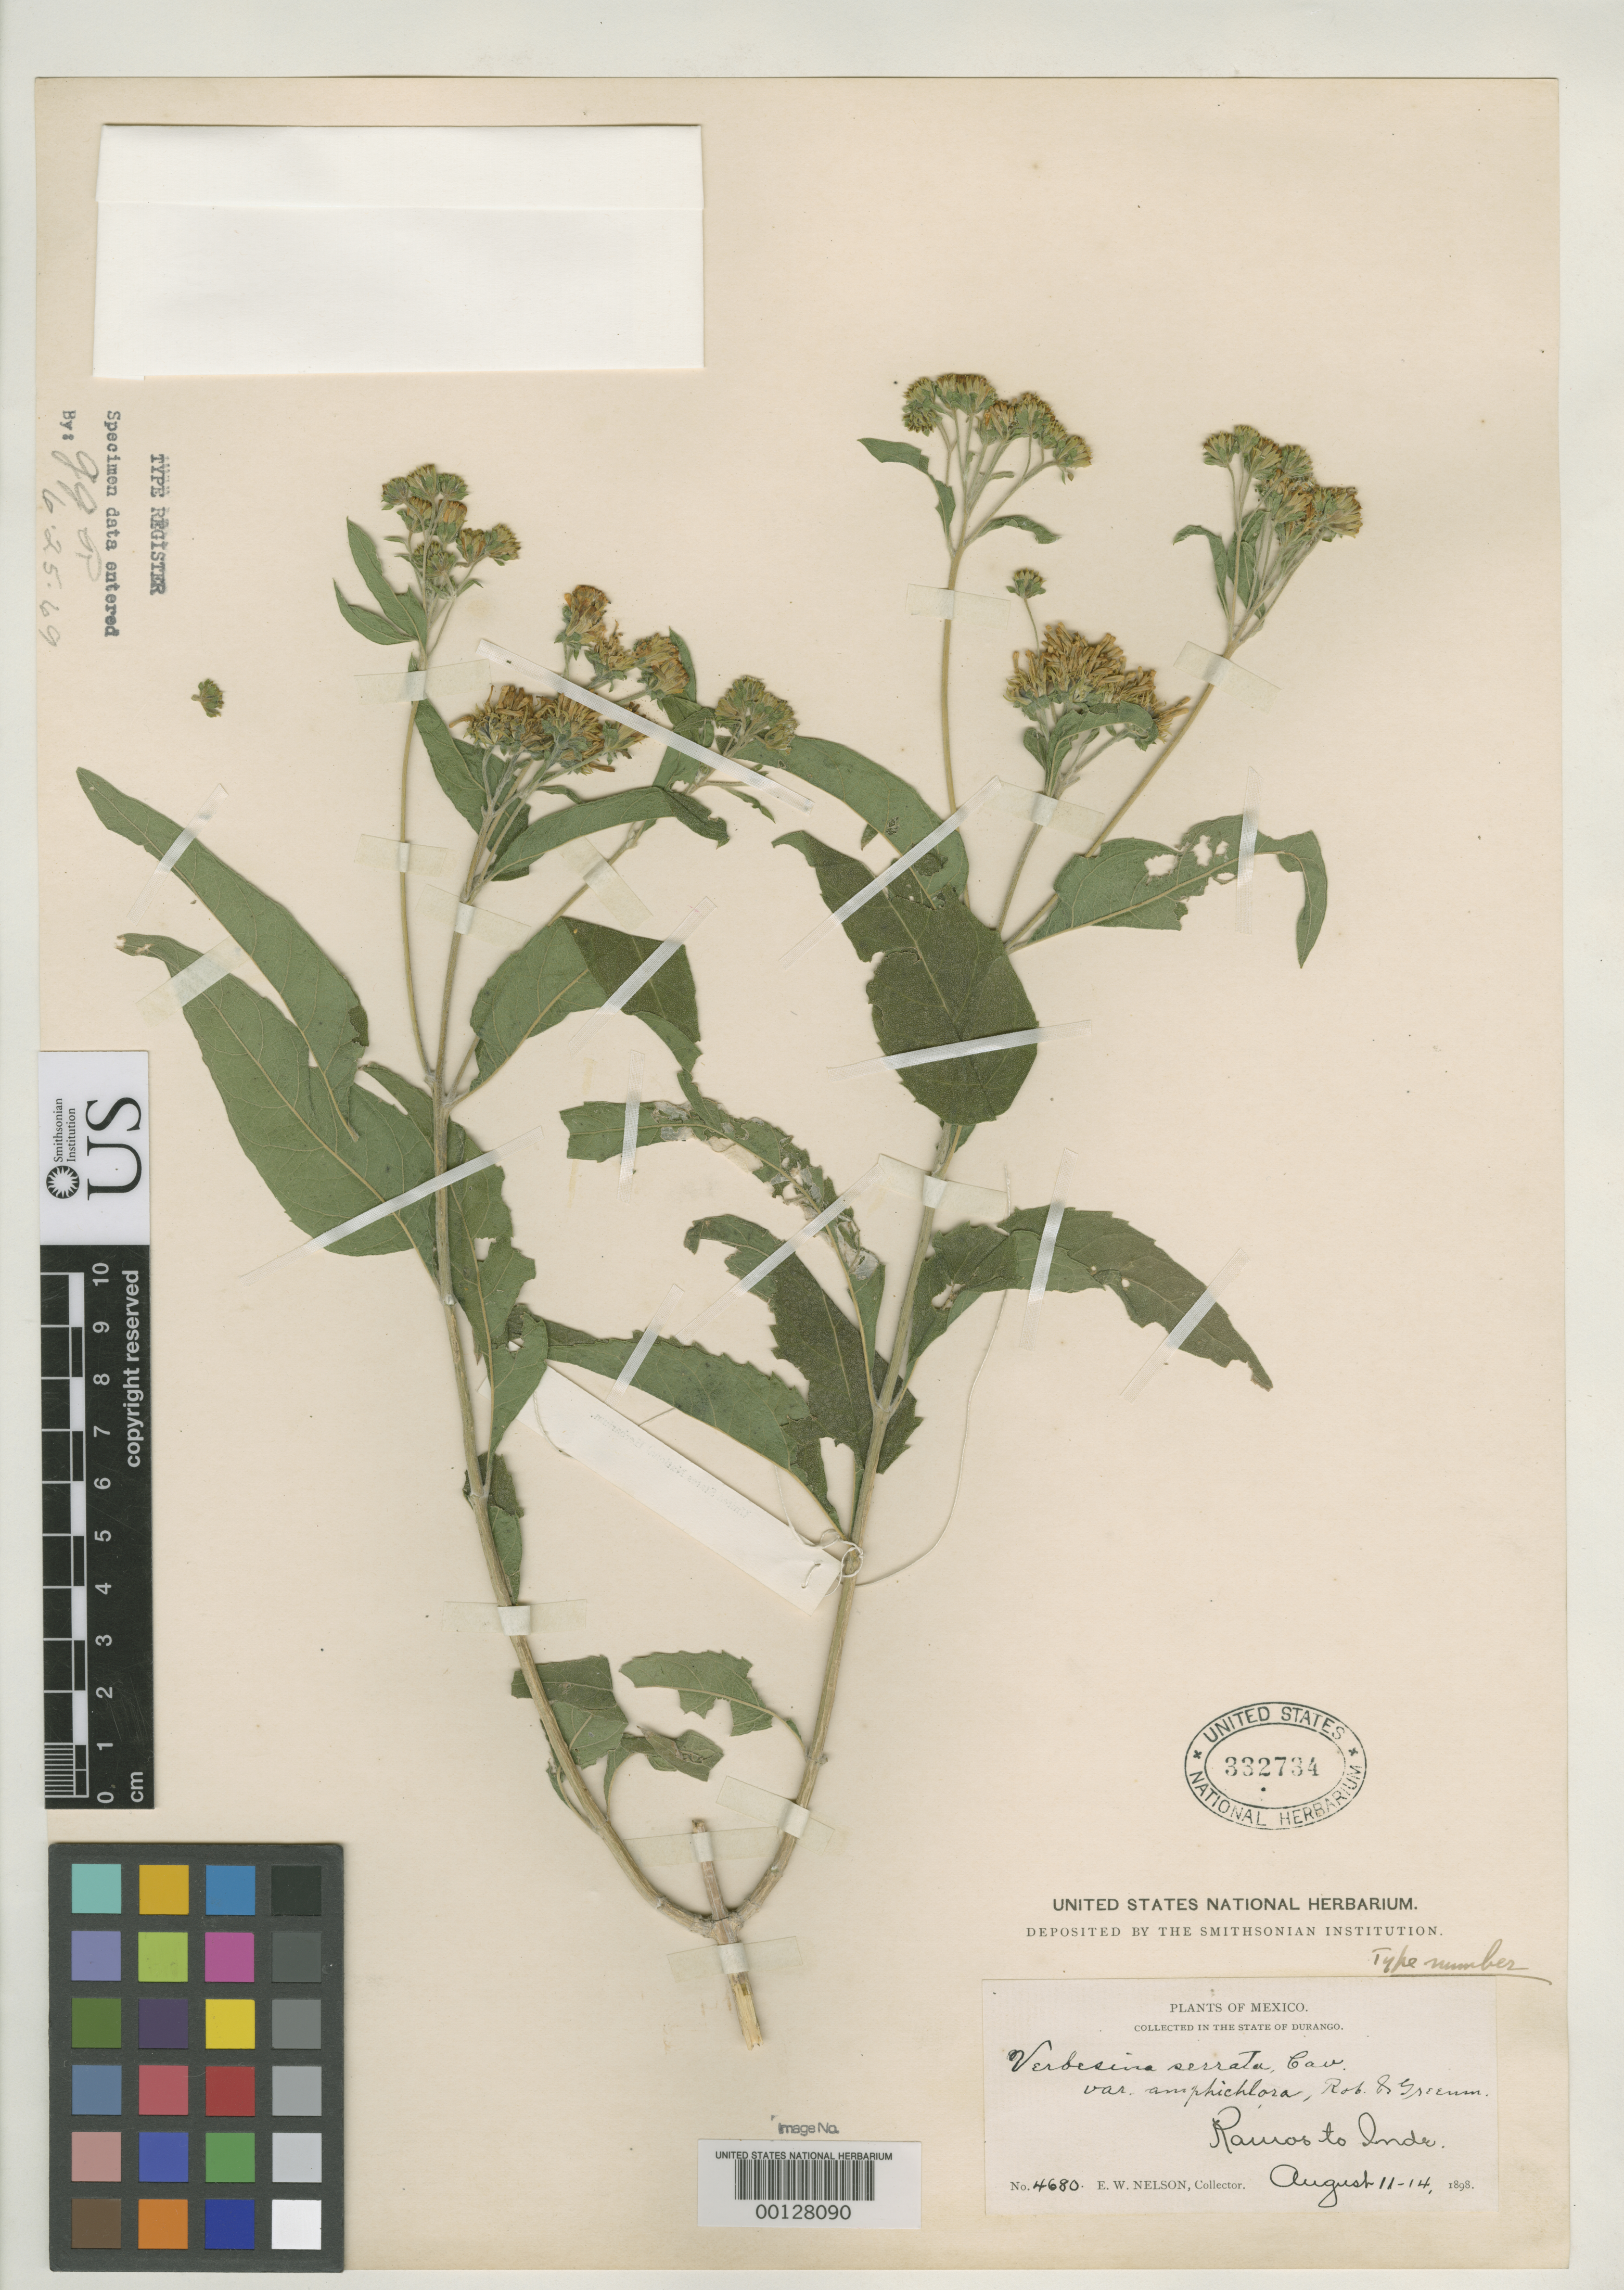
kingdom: Plantae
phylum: Tracheophyta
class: Magnoliopsida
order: Asterales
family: Asteraceae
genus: Verbesina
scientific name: Verbesina serrata var. amphichlora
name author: B.L. Rob. & Greenm.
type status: Isotype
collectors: E. W. Nelson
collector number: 4680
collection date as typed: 11 Aug 1898 to 14 Aug 1898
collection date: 1898-08-11/1898-08-14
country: Mexico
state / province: Durango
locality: Between Ramos and Inde.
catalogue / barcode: US 332734